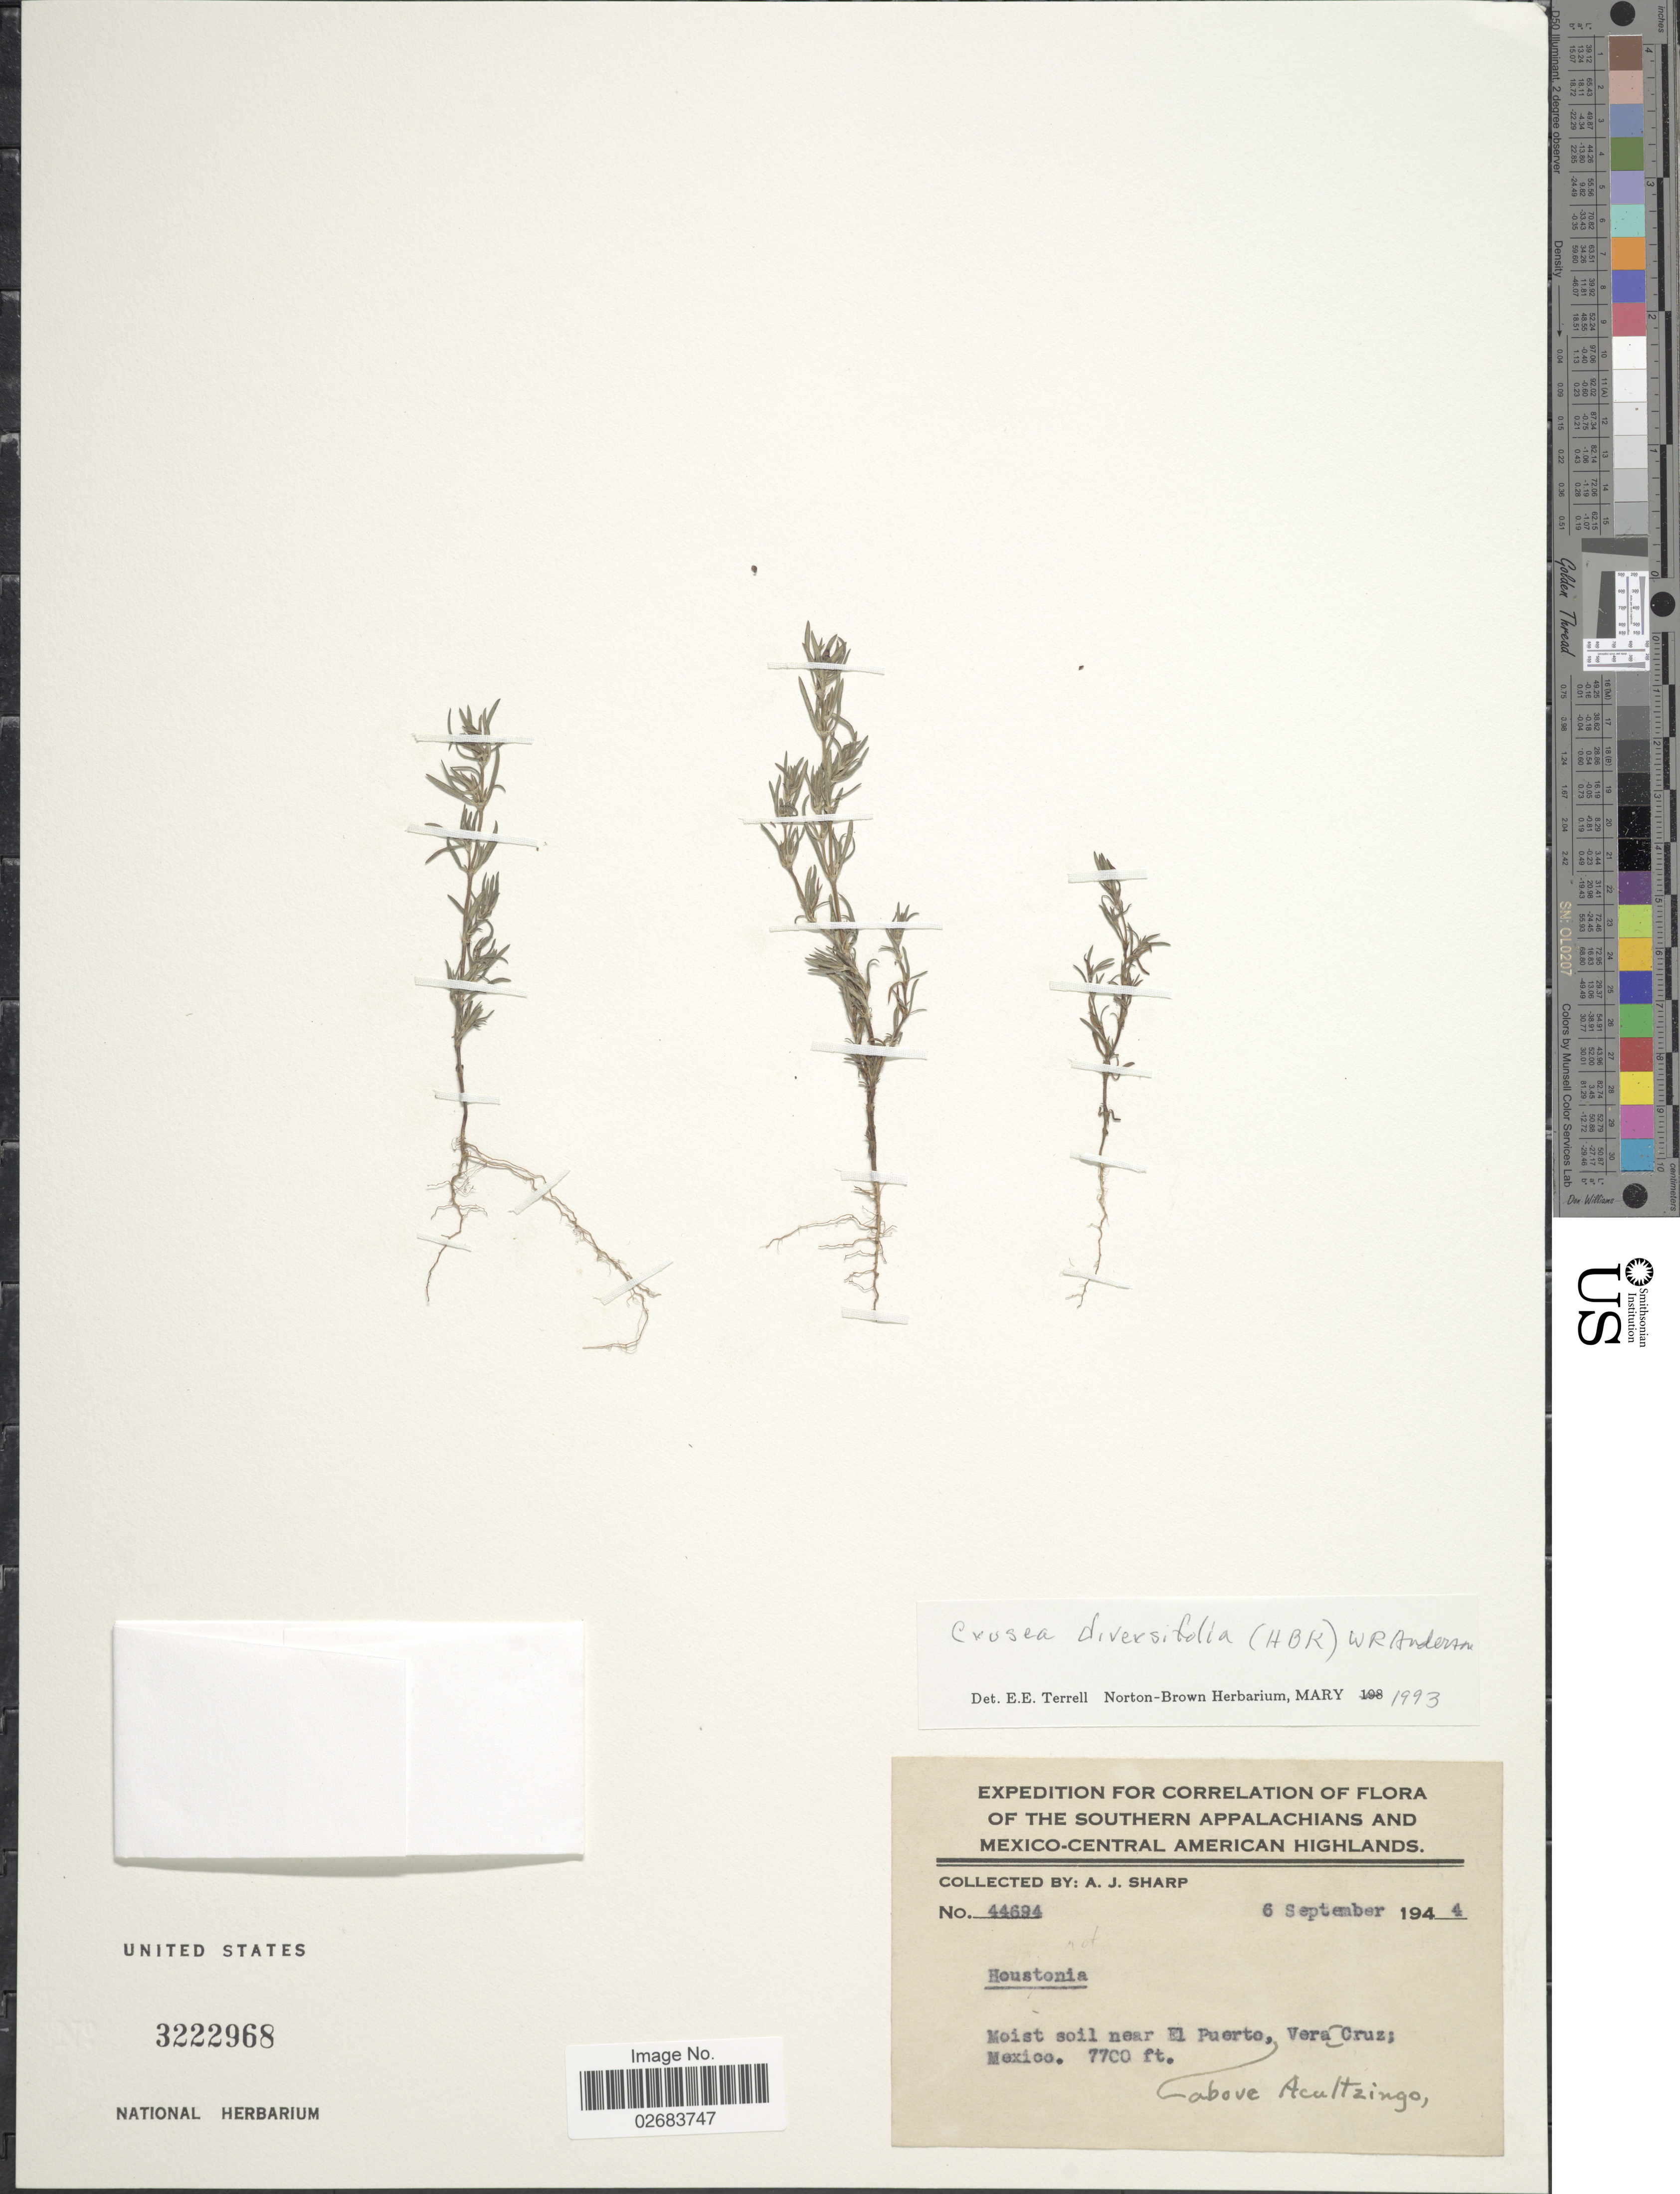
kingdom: Plantae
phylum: Tracheophyta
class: Magnoliopsida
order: Gentianales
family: Rubiaceae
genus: Crusea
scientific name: Crusea diversifolia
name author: (Kunth) W.R. Anderson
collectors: A. J. Sharp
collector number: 44694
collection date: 1944-09-06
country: Mexico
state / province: Veracruz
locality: Southern Appalachians and Mexico-Central American Highlands. Moist soil near El Puerto, above Acultzingo.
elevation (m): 2347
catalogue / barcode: US 3222968